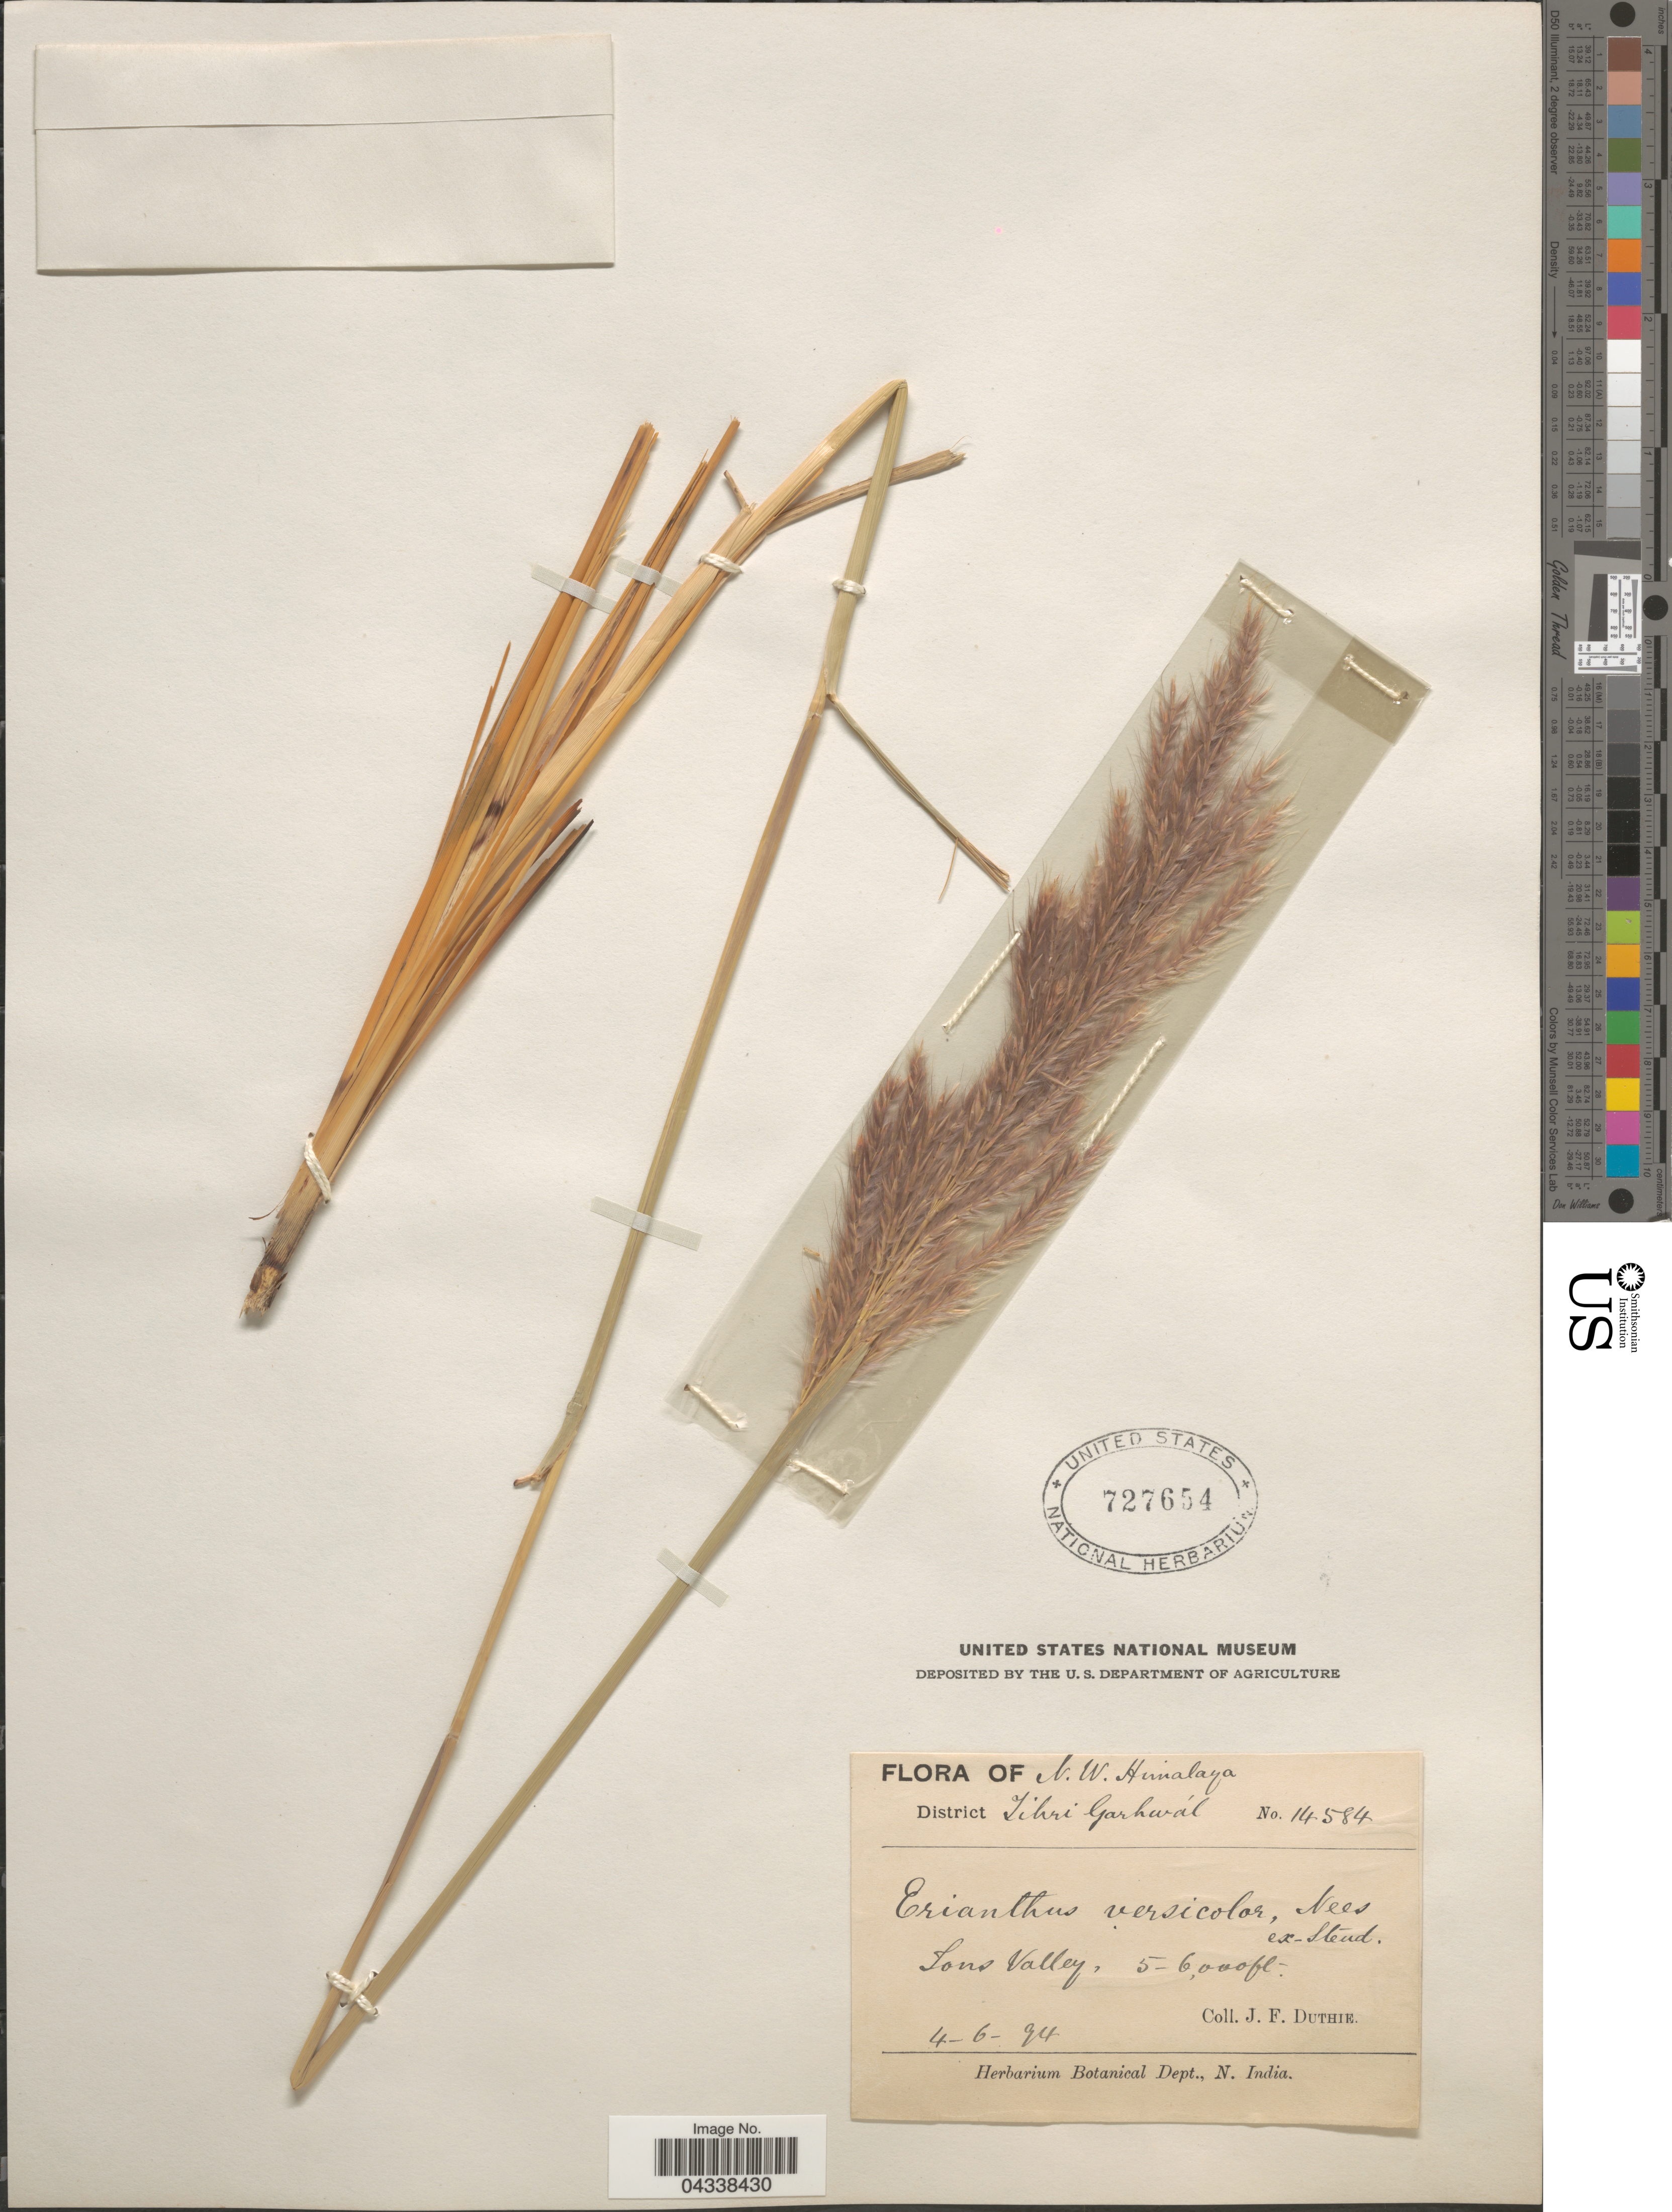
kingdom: Plantae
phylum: Tracheophyta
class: Liliopsida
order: Poales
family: Poaceae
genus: Saccharum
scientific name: Saccharum rufipilum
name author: Steud.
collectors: J. F. Duthie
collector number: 14584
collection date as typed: Transcribed d/m/y: 4/6/94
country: India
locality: N.W. Himalaya. District Tihri Garhwál. Tons Valley.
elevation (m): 1524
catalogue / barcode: US 727654